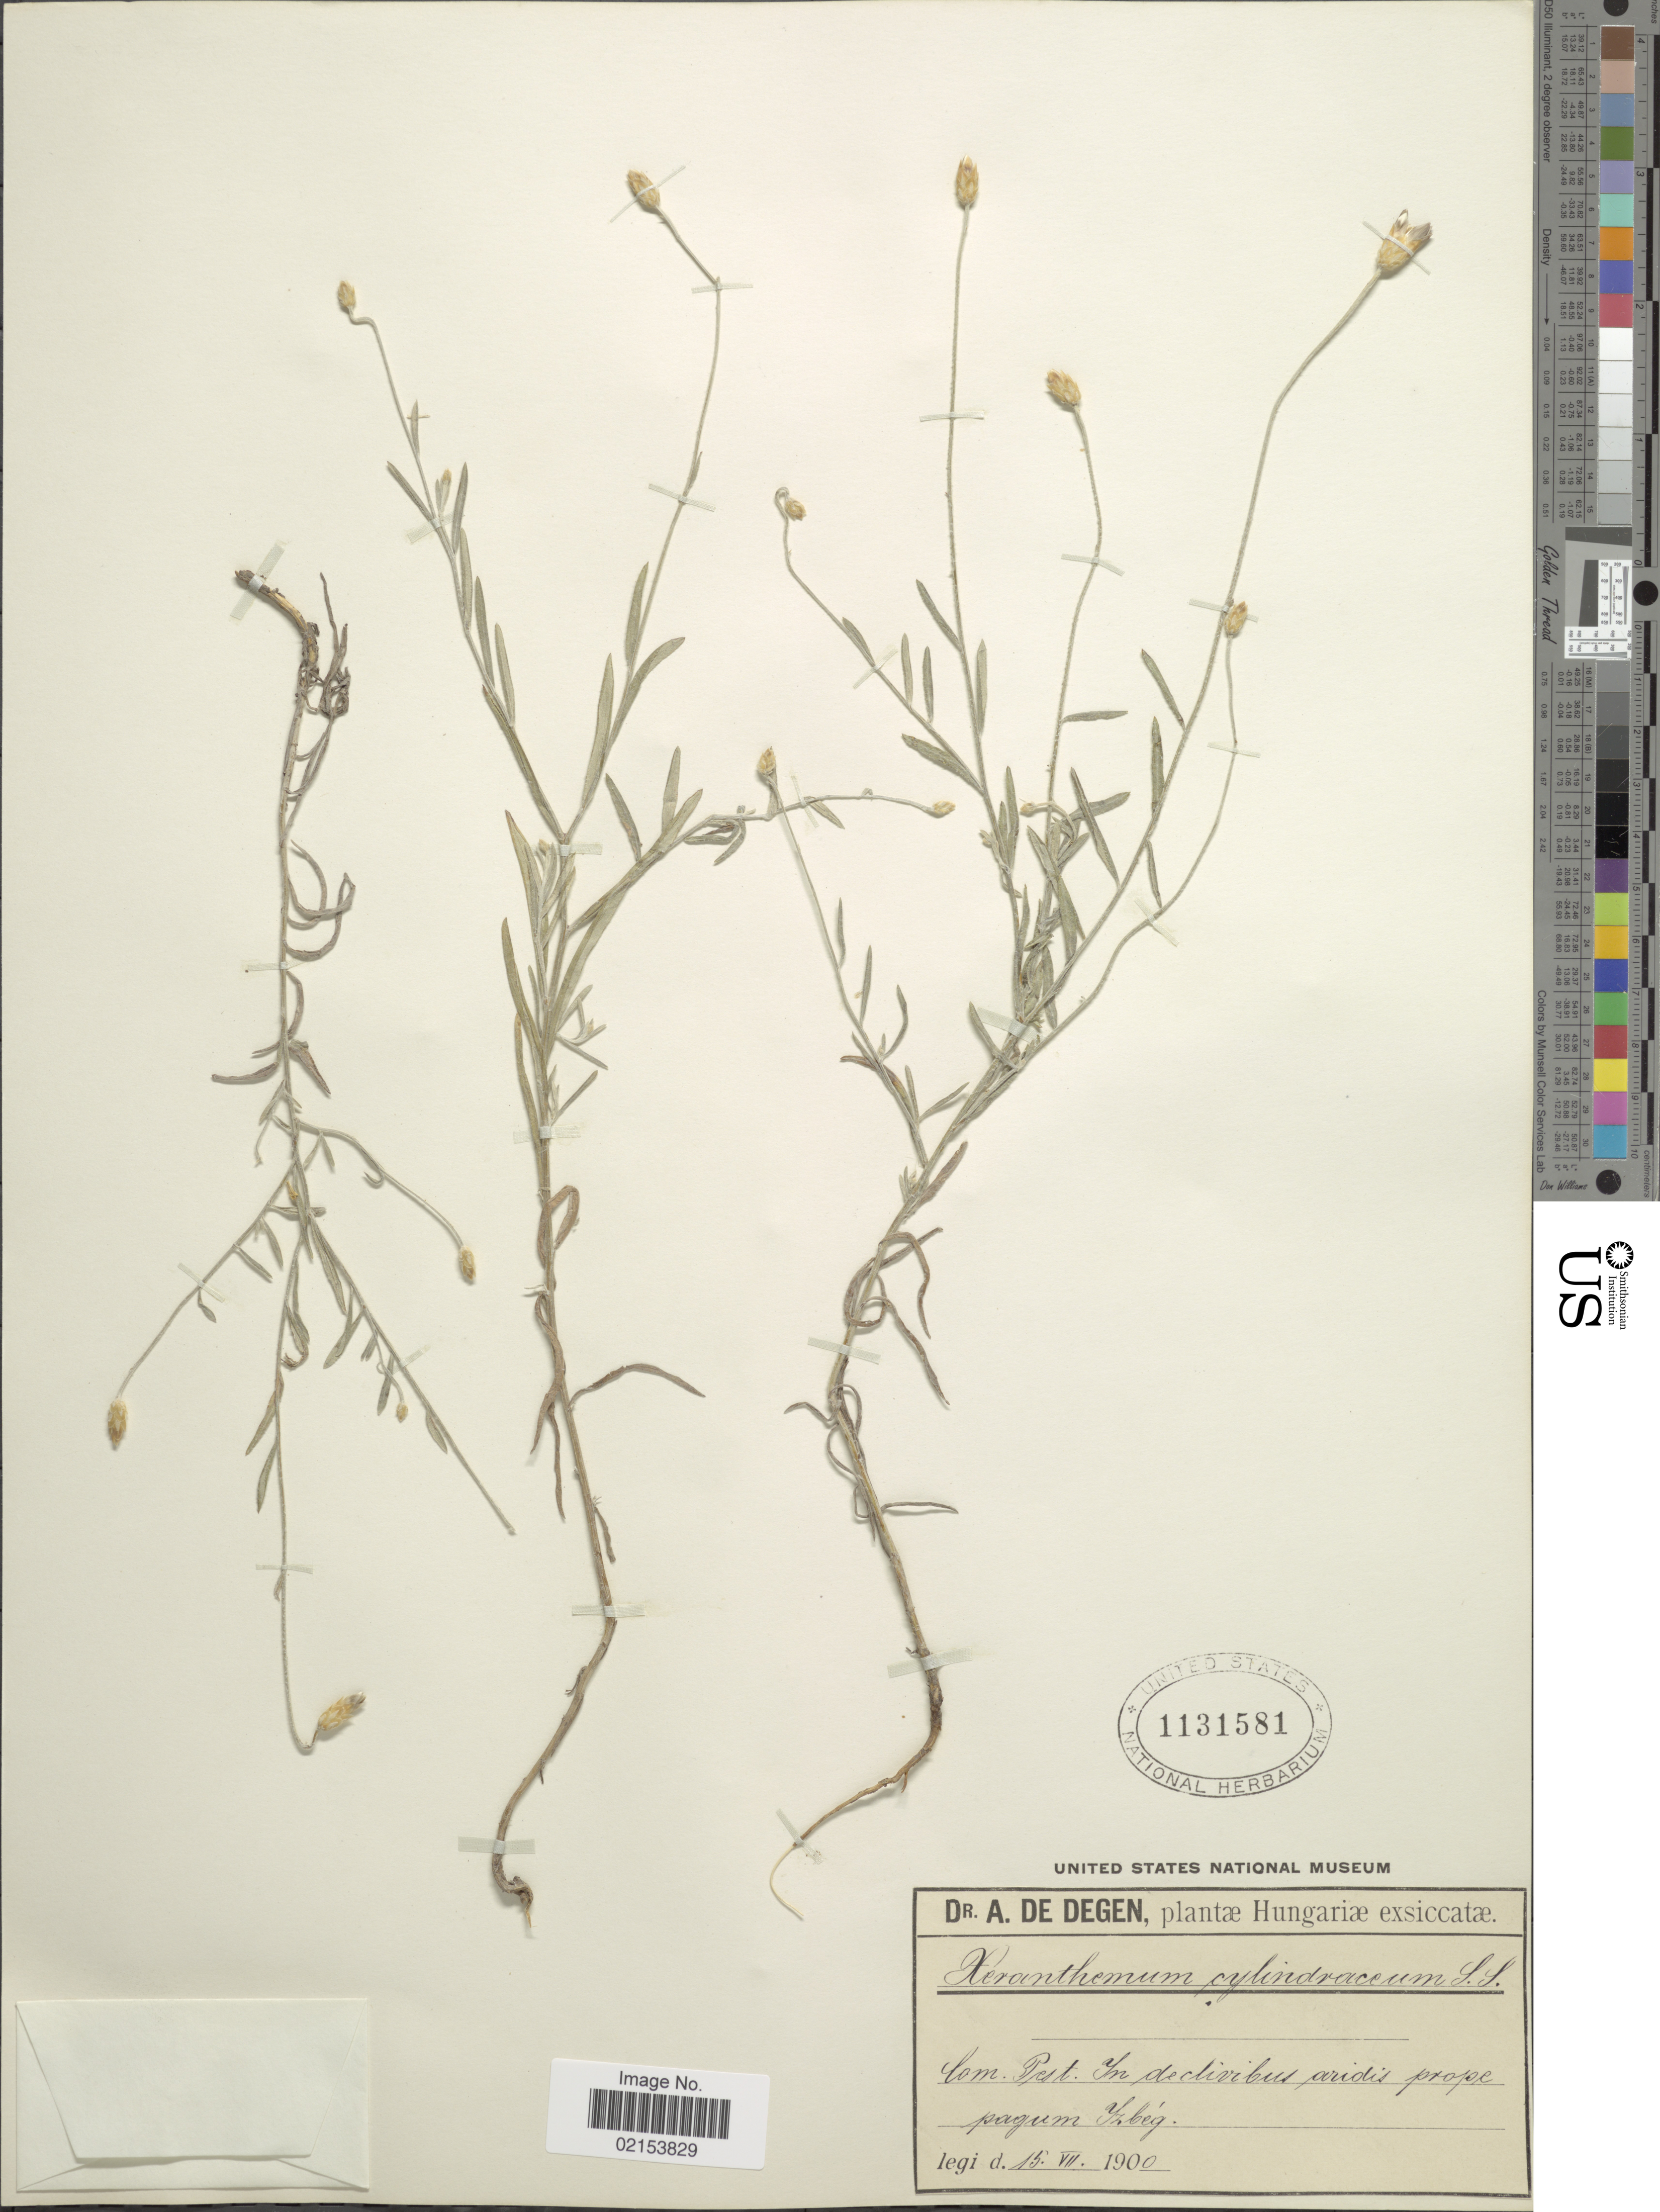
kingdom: Plantae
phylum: Tracheophyta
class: Magnoliopsida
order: Asterales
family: Asteraceae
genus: Xeranthemum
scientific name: Xeranthemum cylindraceum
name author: Sm.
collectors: A. von Degen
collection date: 1900-07-15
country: Hungary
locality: Comit. Pest, prope pagum Yzbeg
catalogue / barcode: US 1131581